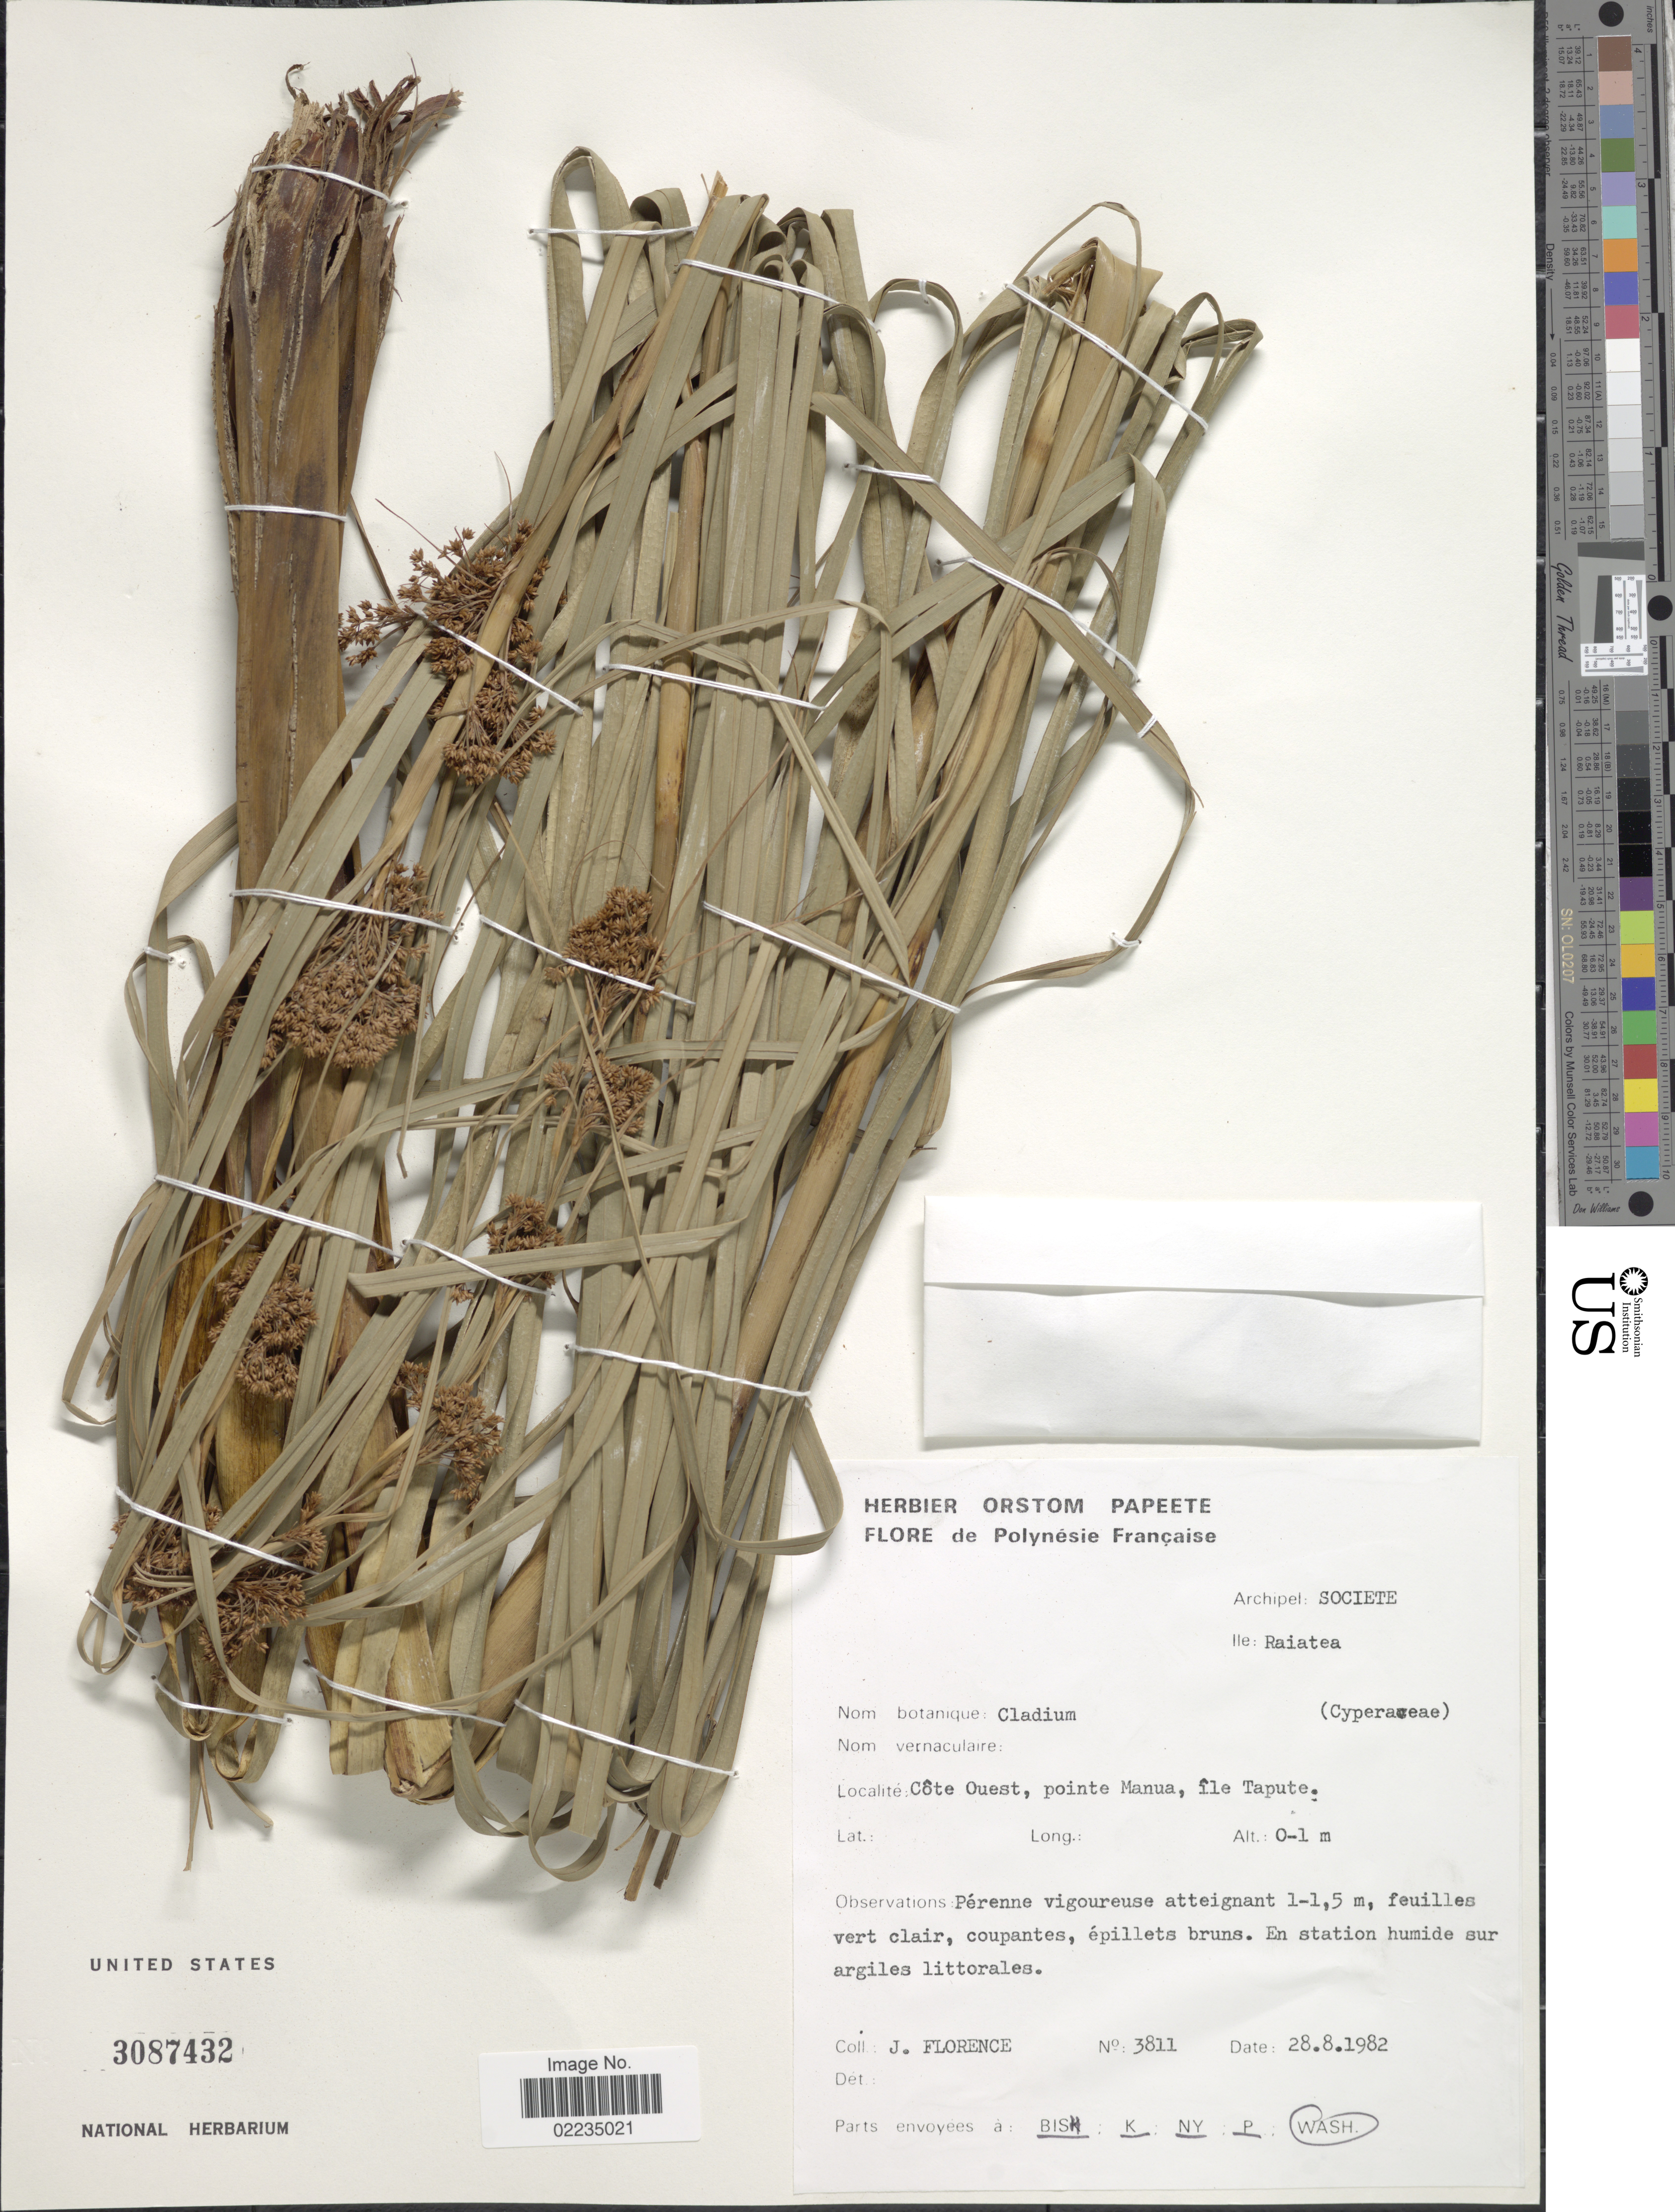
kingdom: Plantae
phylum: Tracheophyta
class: Liliopsida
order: Poales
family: Cyperaceae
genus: Cladium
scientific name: Cladium sp.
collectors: J. Florence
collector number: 3811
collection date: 1982-08-28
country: French Polynesia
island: Raiatea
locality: Archipel: Societe, Ile: Raiatea, Cote Ouest, pointe Manua, ile Tapute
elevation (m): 0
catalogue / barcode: US 3087432